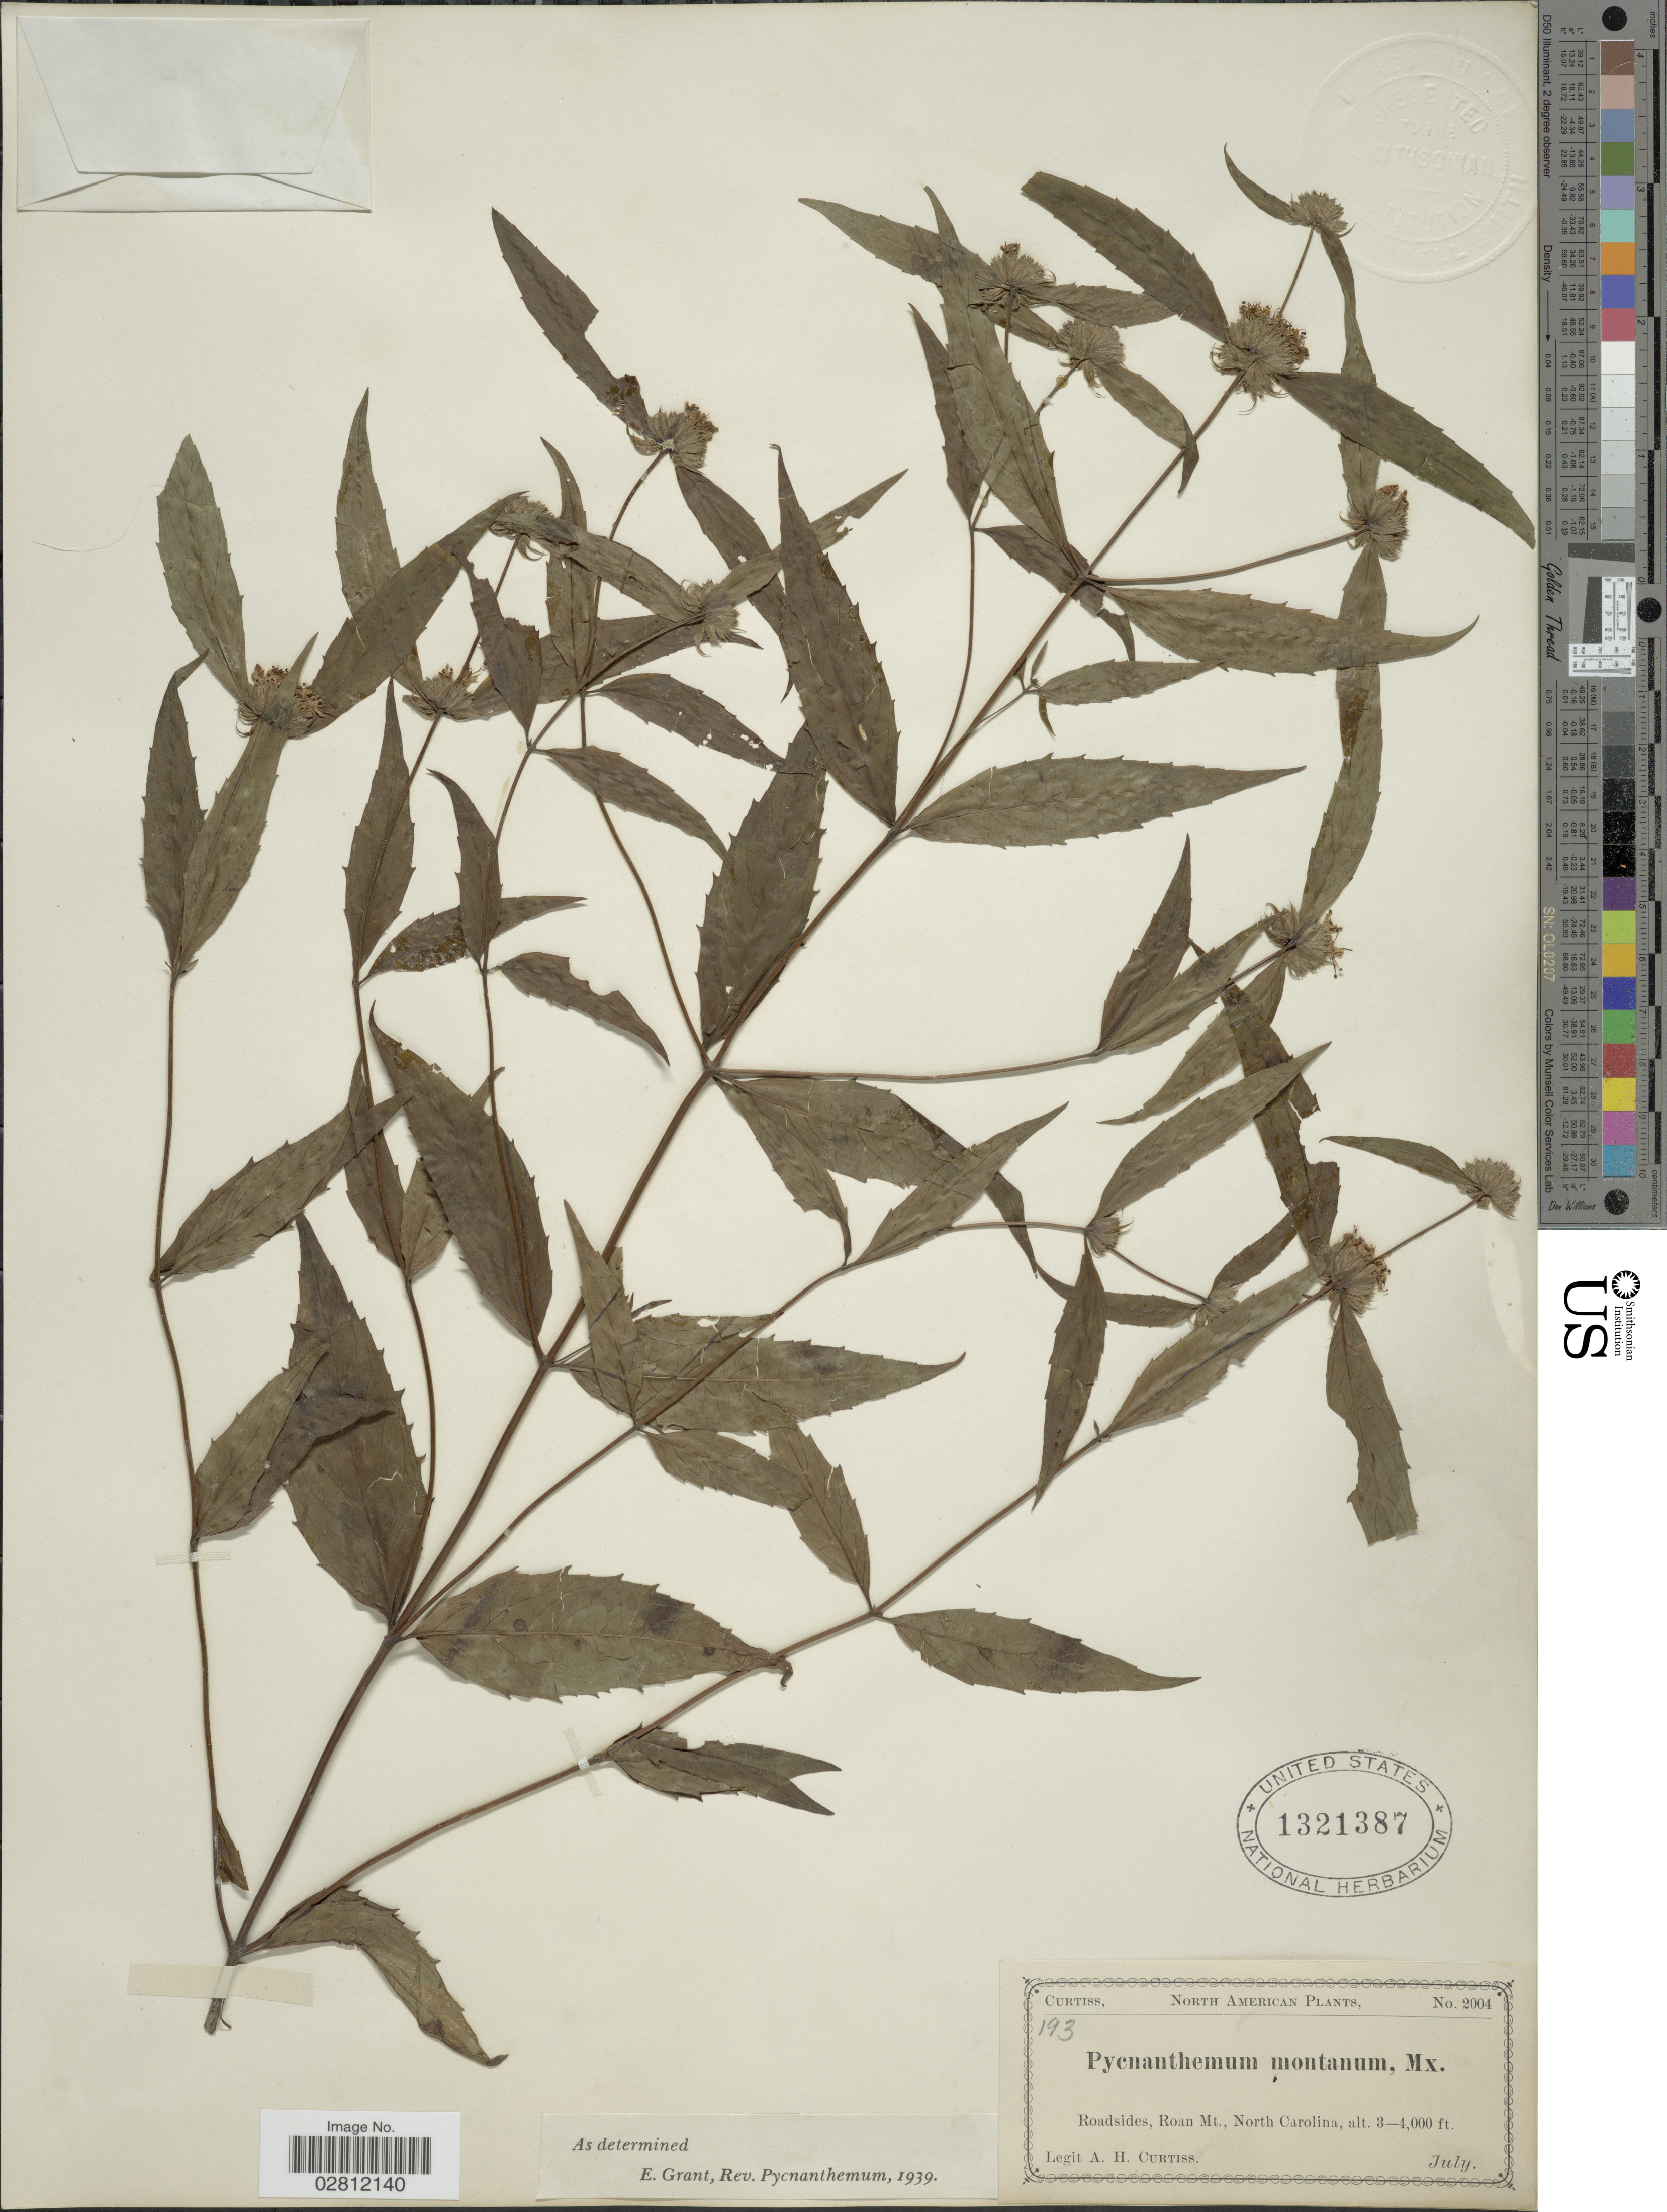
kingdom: Plantae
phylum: Tracheophyta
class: Magnoliopsida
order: Lamiales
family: Lamiaceae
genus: Pycnanthemum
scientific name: Pycnanthemum montanum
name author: Michx.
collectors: A. H. Curtiss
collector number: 2004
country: United States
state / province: North Carolina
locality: Roadsides, Roan Mt.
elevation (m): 914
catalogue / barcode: US 1321387